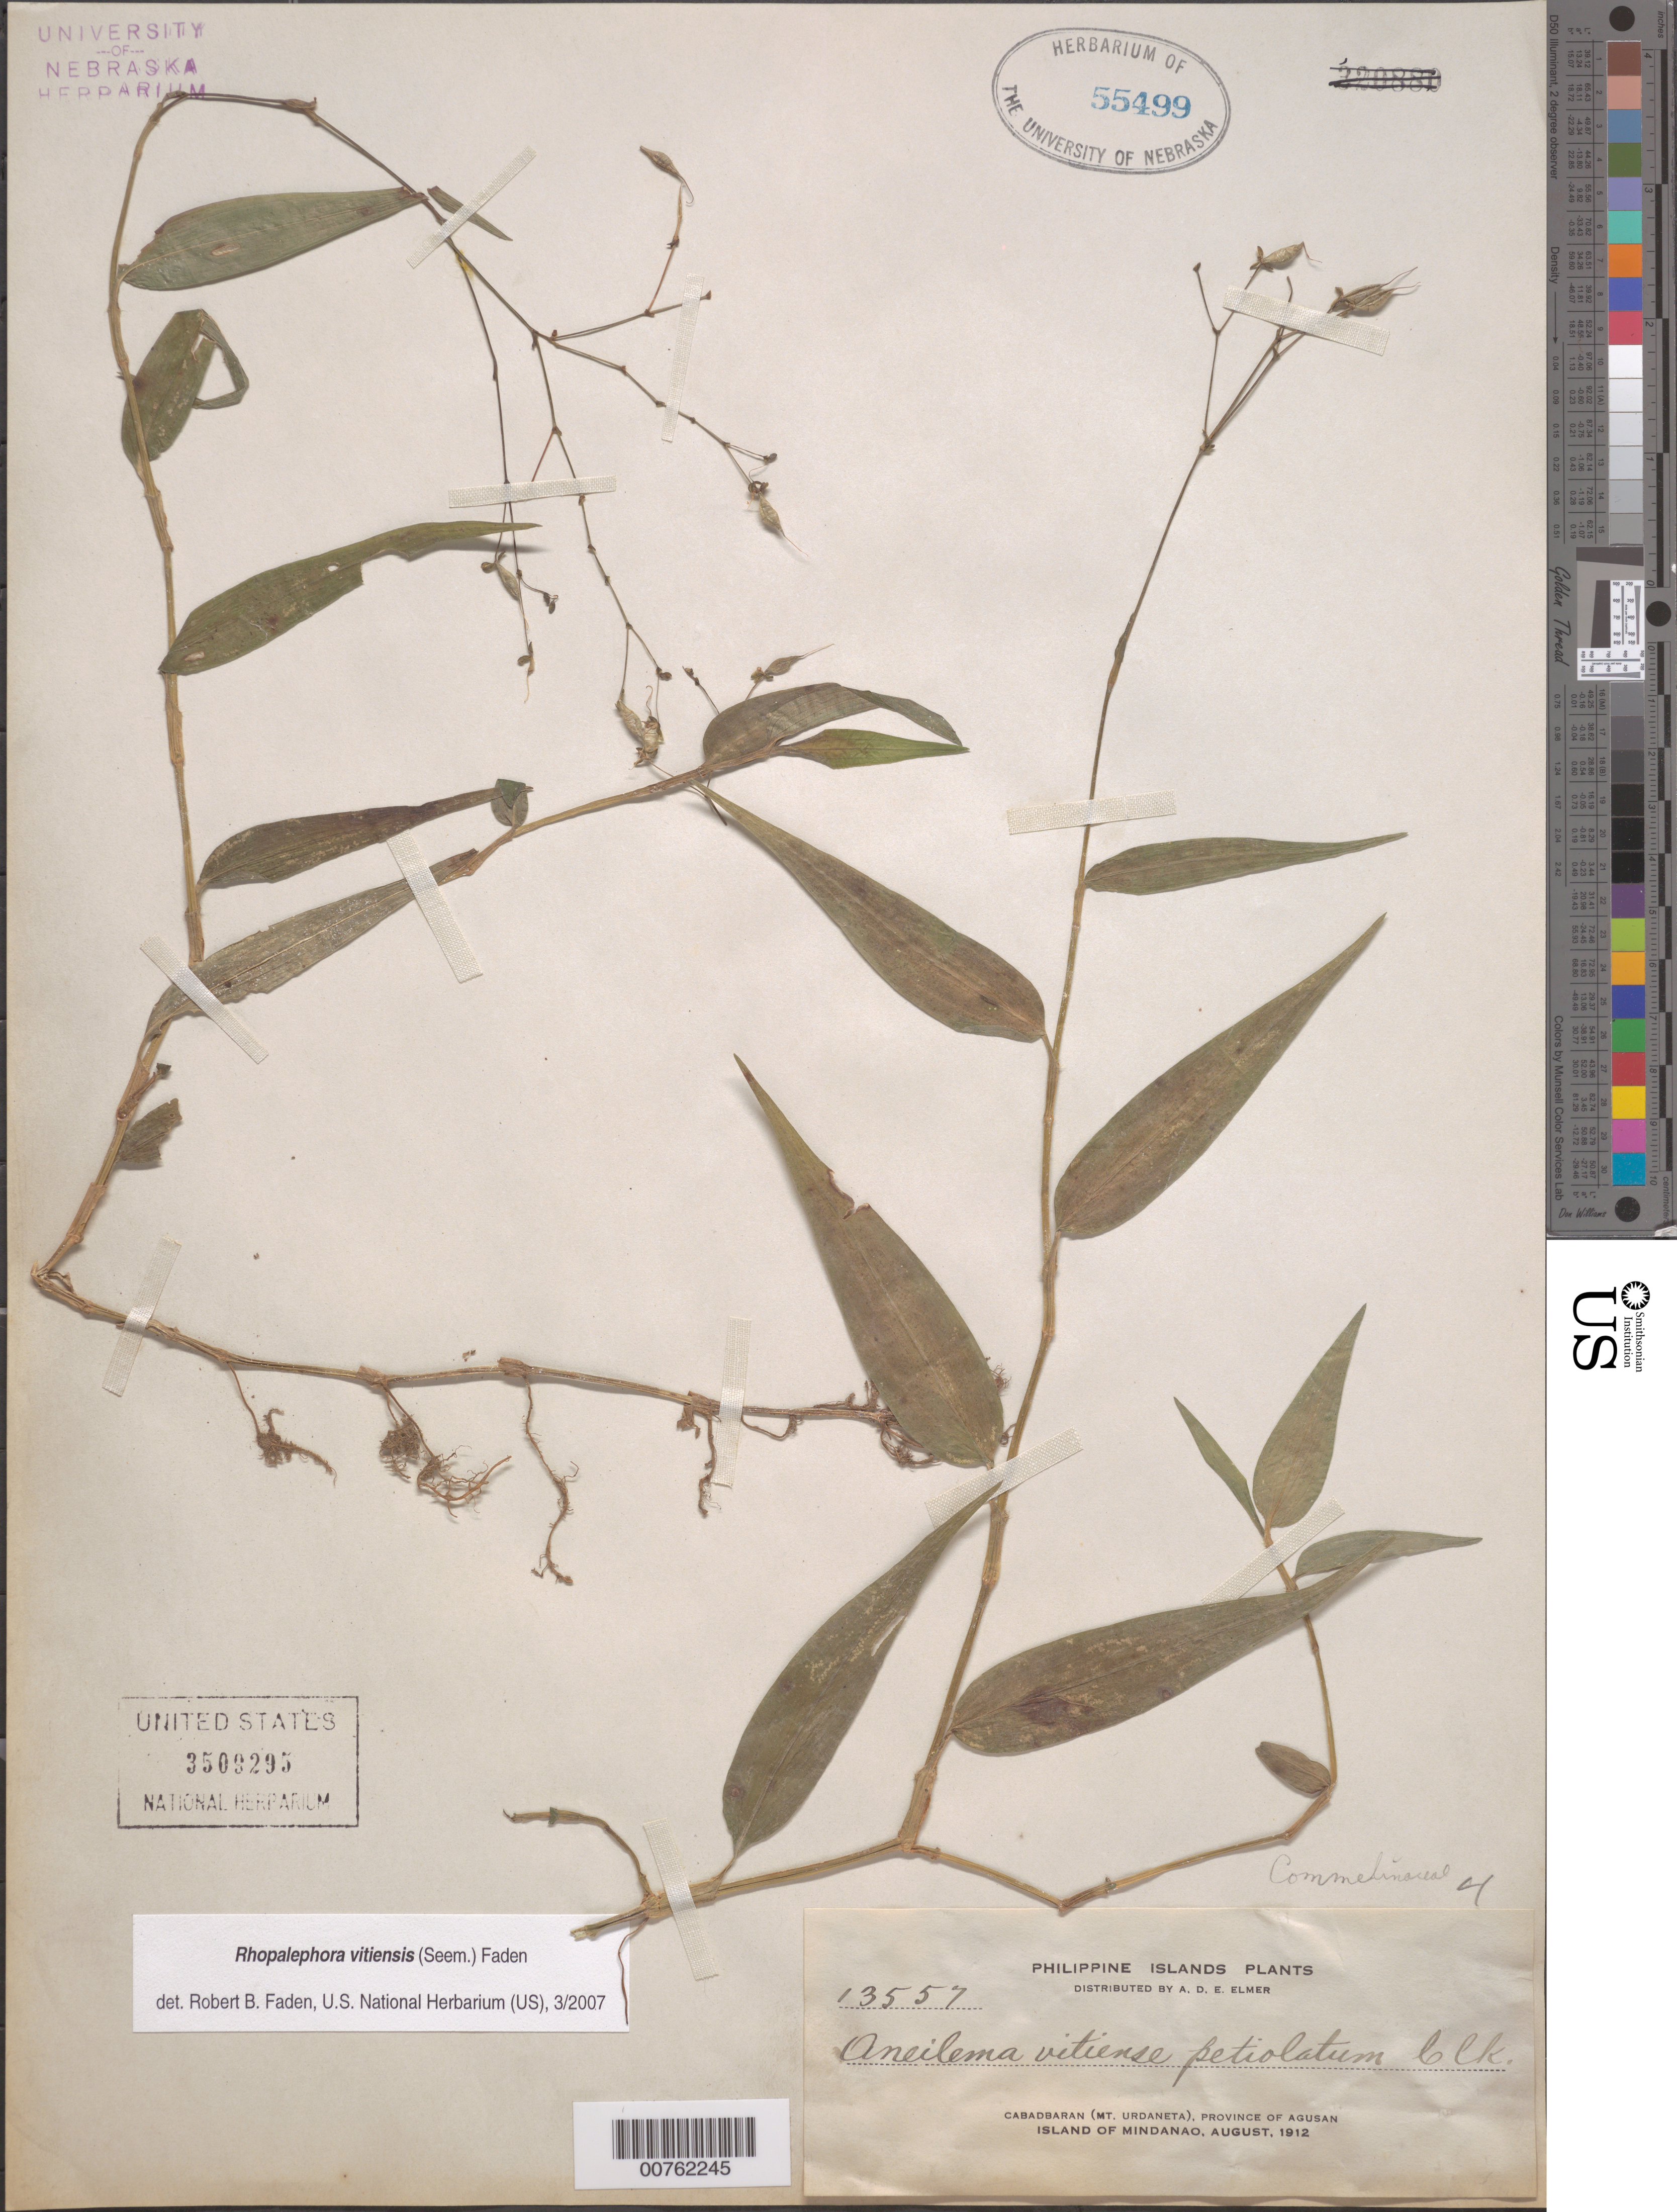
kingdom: Plantae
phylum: Tracheophyta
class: Liliopsida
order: Commelinales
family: Commelinaceae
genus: Rhopalephora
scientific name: Rhopalephora vitiensis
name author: (Seem.) Faden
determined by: Faden, Robert B., (US), Smithsonian Institution - National Museum of Natural History (UNITED STATES)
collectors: S. Lect.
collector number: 13557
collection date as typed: Aug 1912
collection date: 1912-08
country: Philippines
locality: Mindanao I.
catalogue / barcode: US 3509295